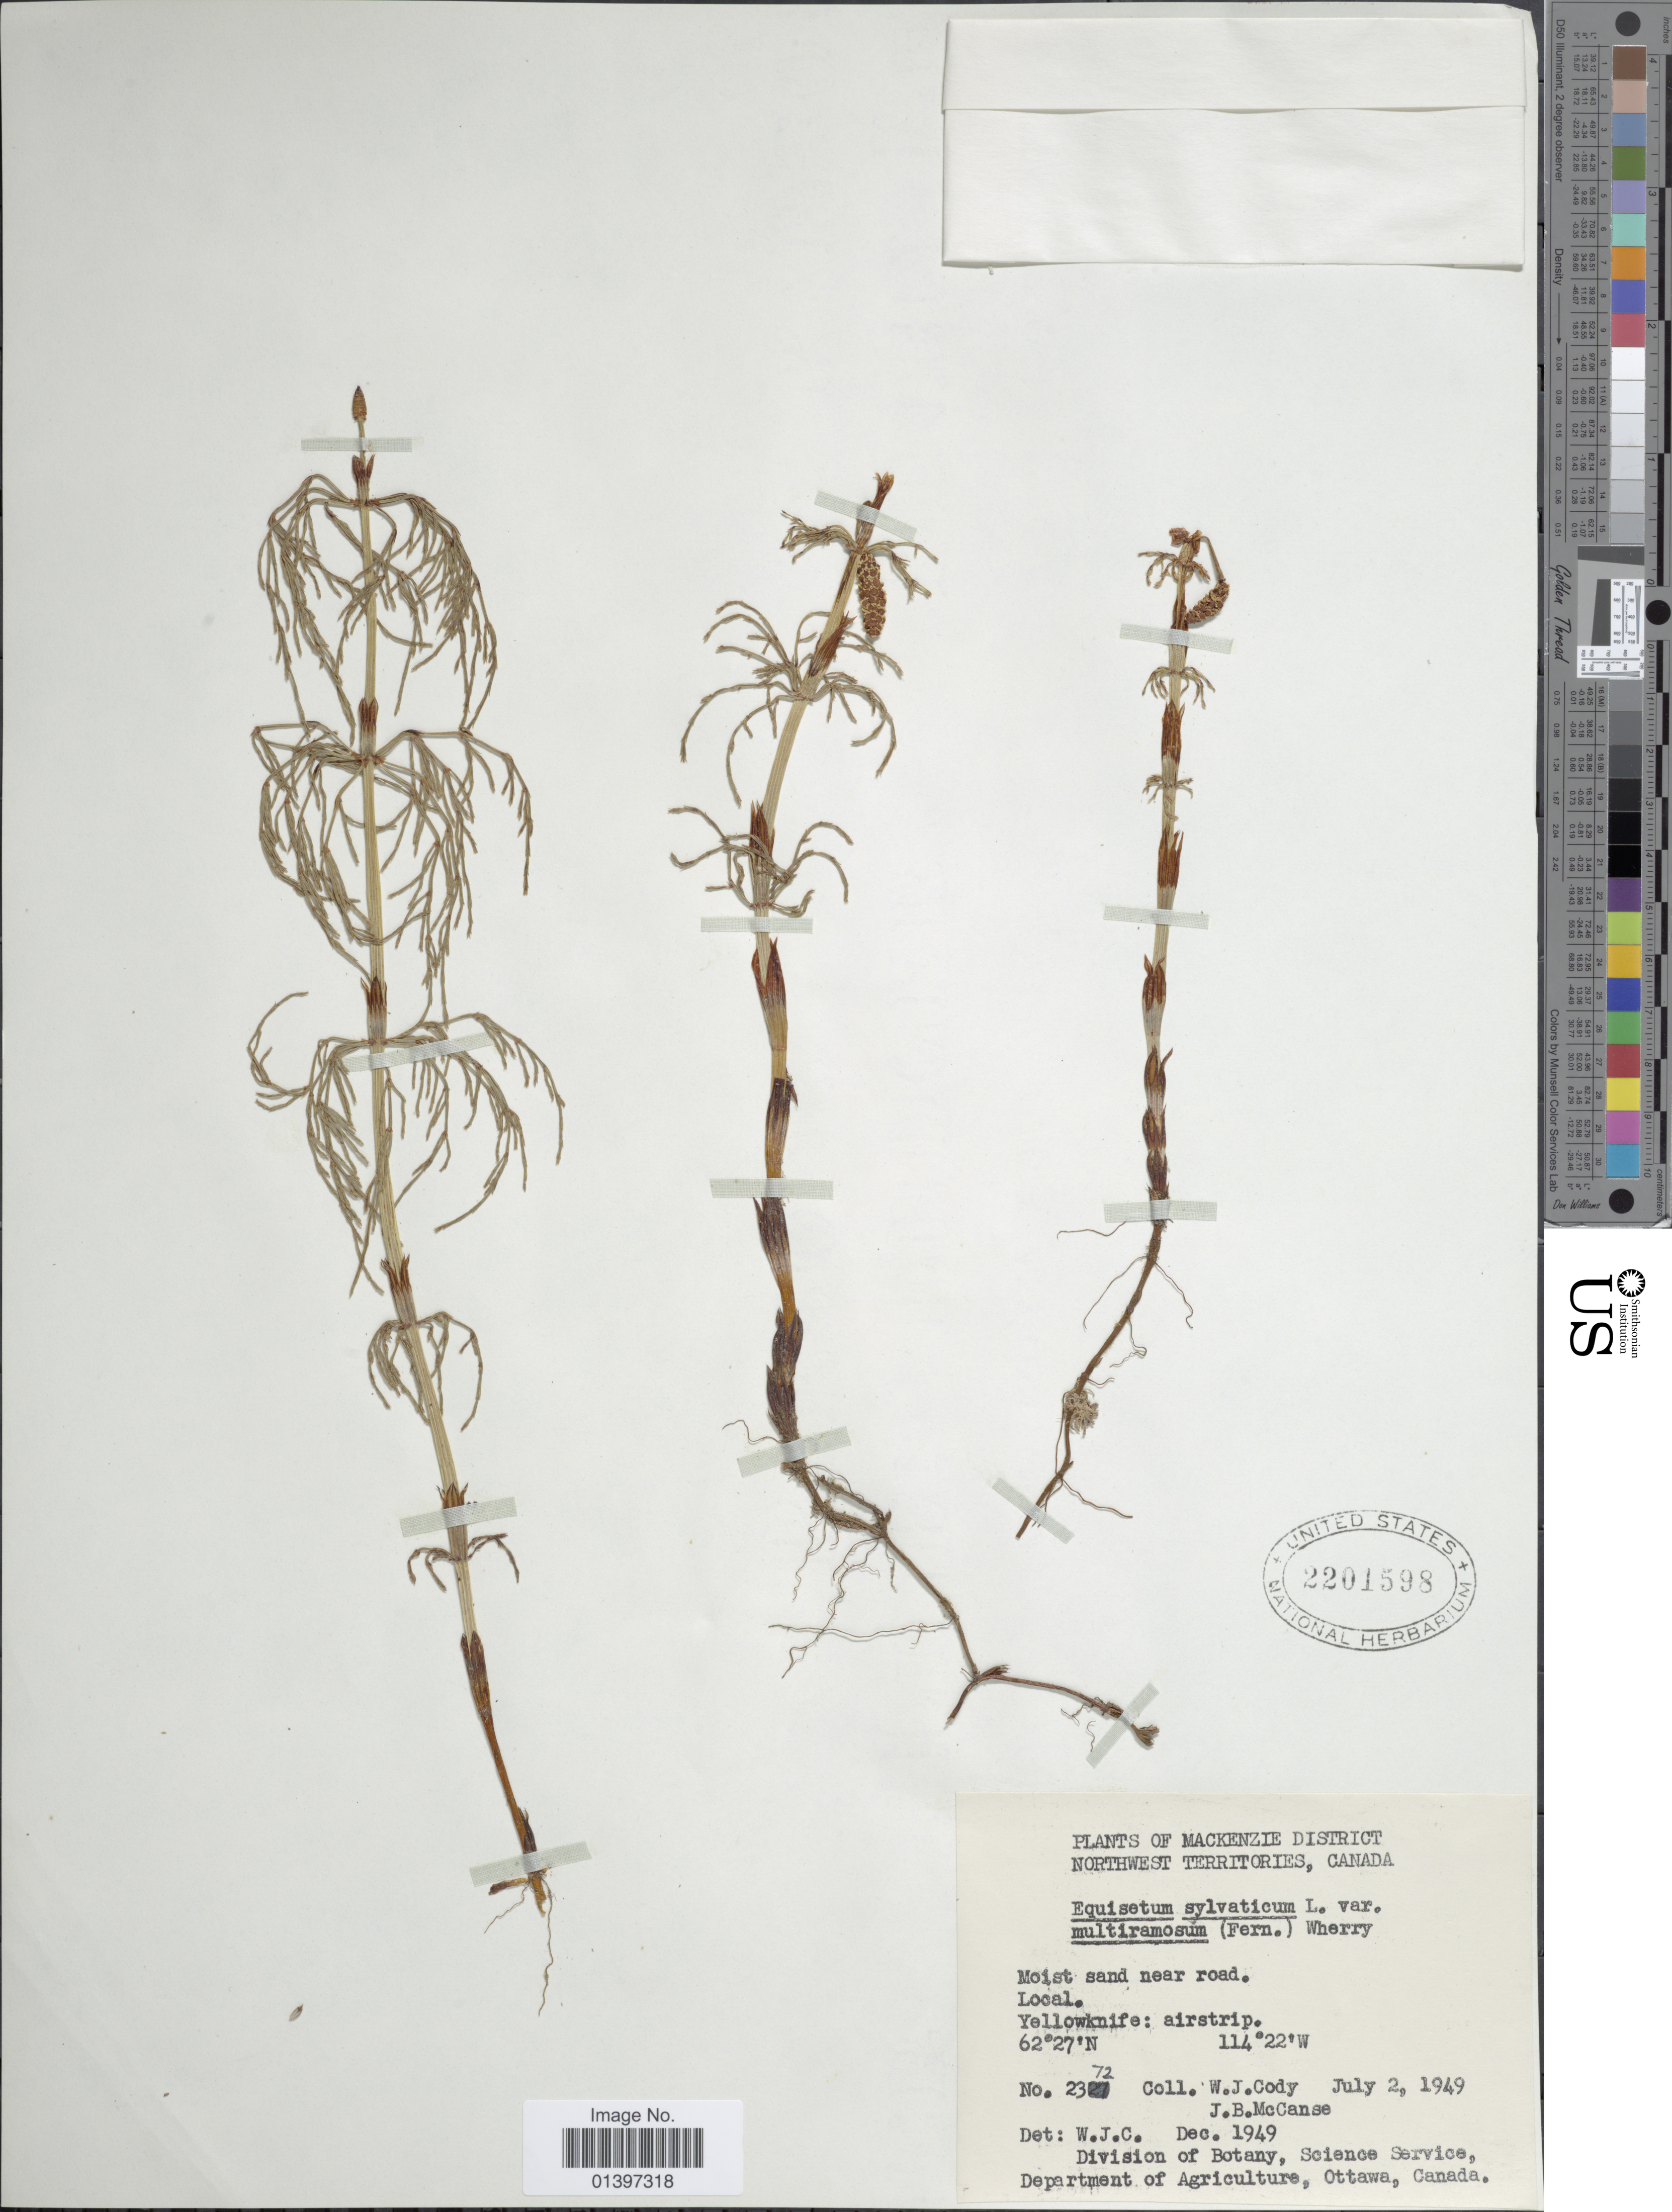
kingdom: Plantae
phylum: Tracheophyta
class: Polypodiopsida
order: Equisetales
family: Equisetaceae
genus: Equisetum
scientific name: Equisetum sylvaticum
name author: L.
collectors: W. Cody & J. McCanse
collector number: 2372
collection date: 1949-07-02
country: Canada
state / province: Northwest Territories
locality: Mackenzie District, Moist sand near Road, Yellowknife: airstrip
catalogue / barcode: US 2201598